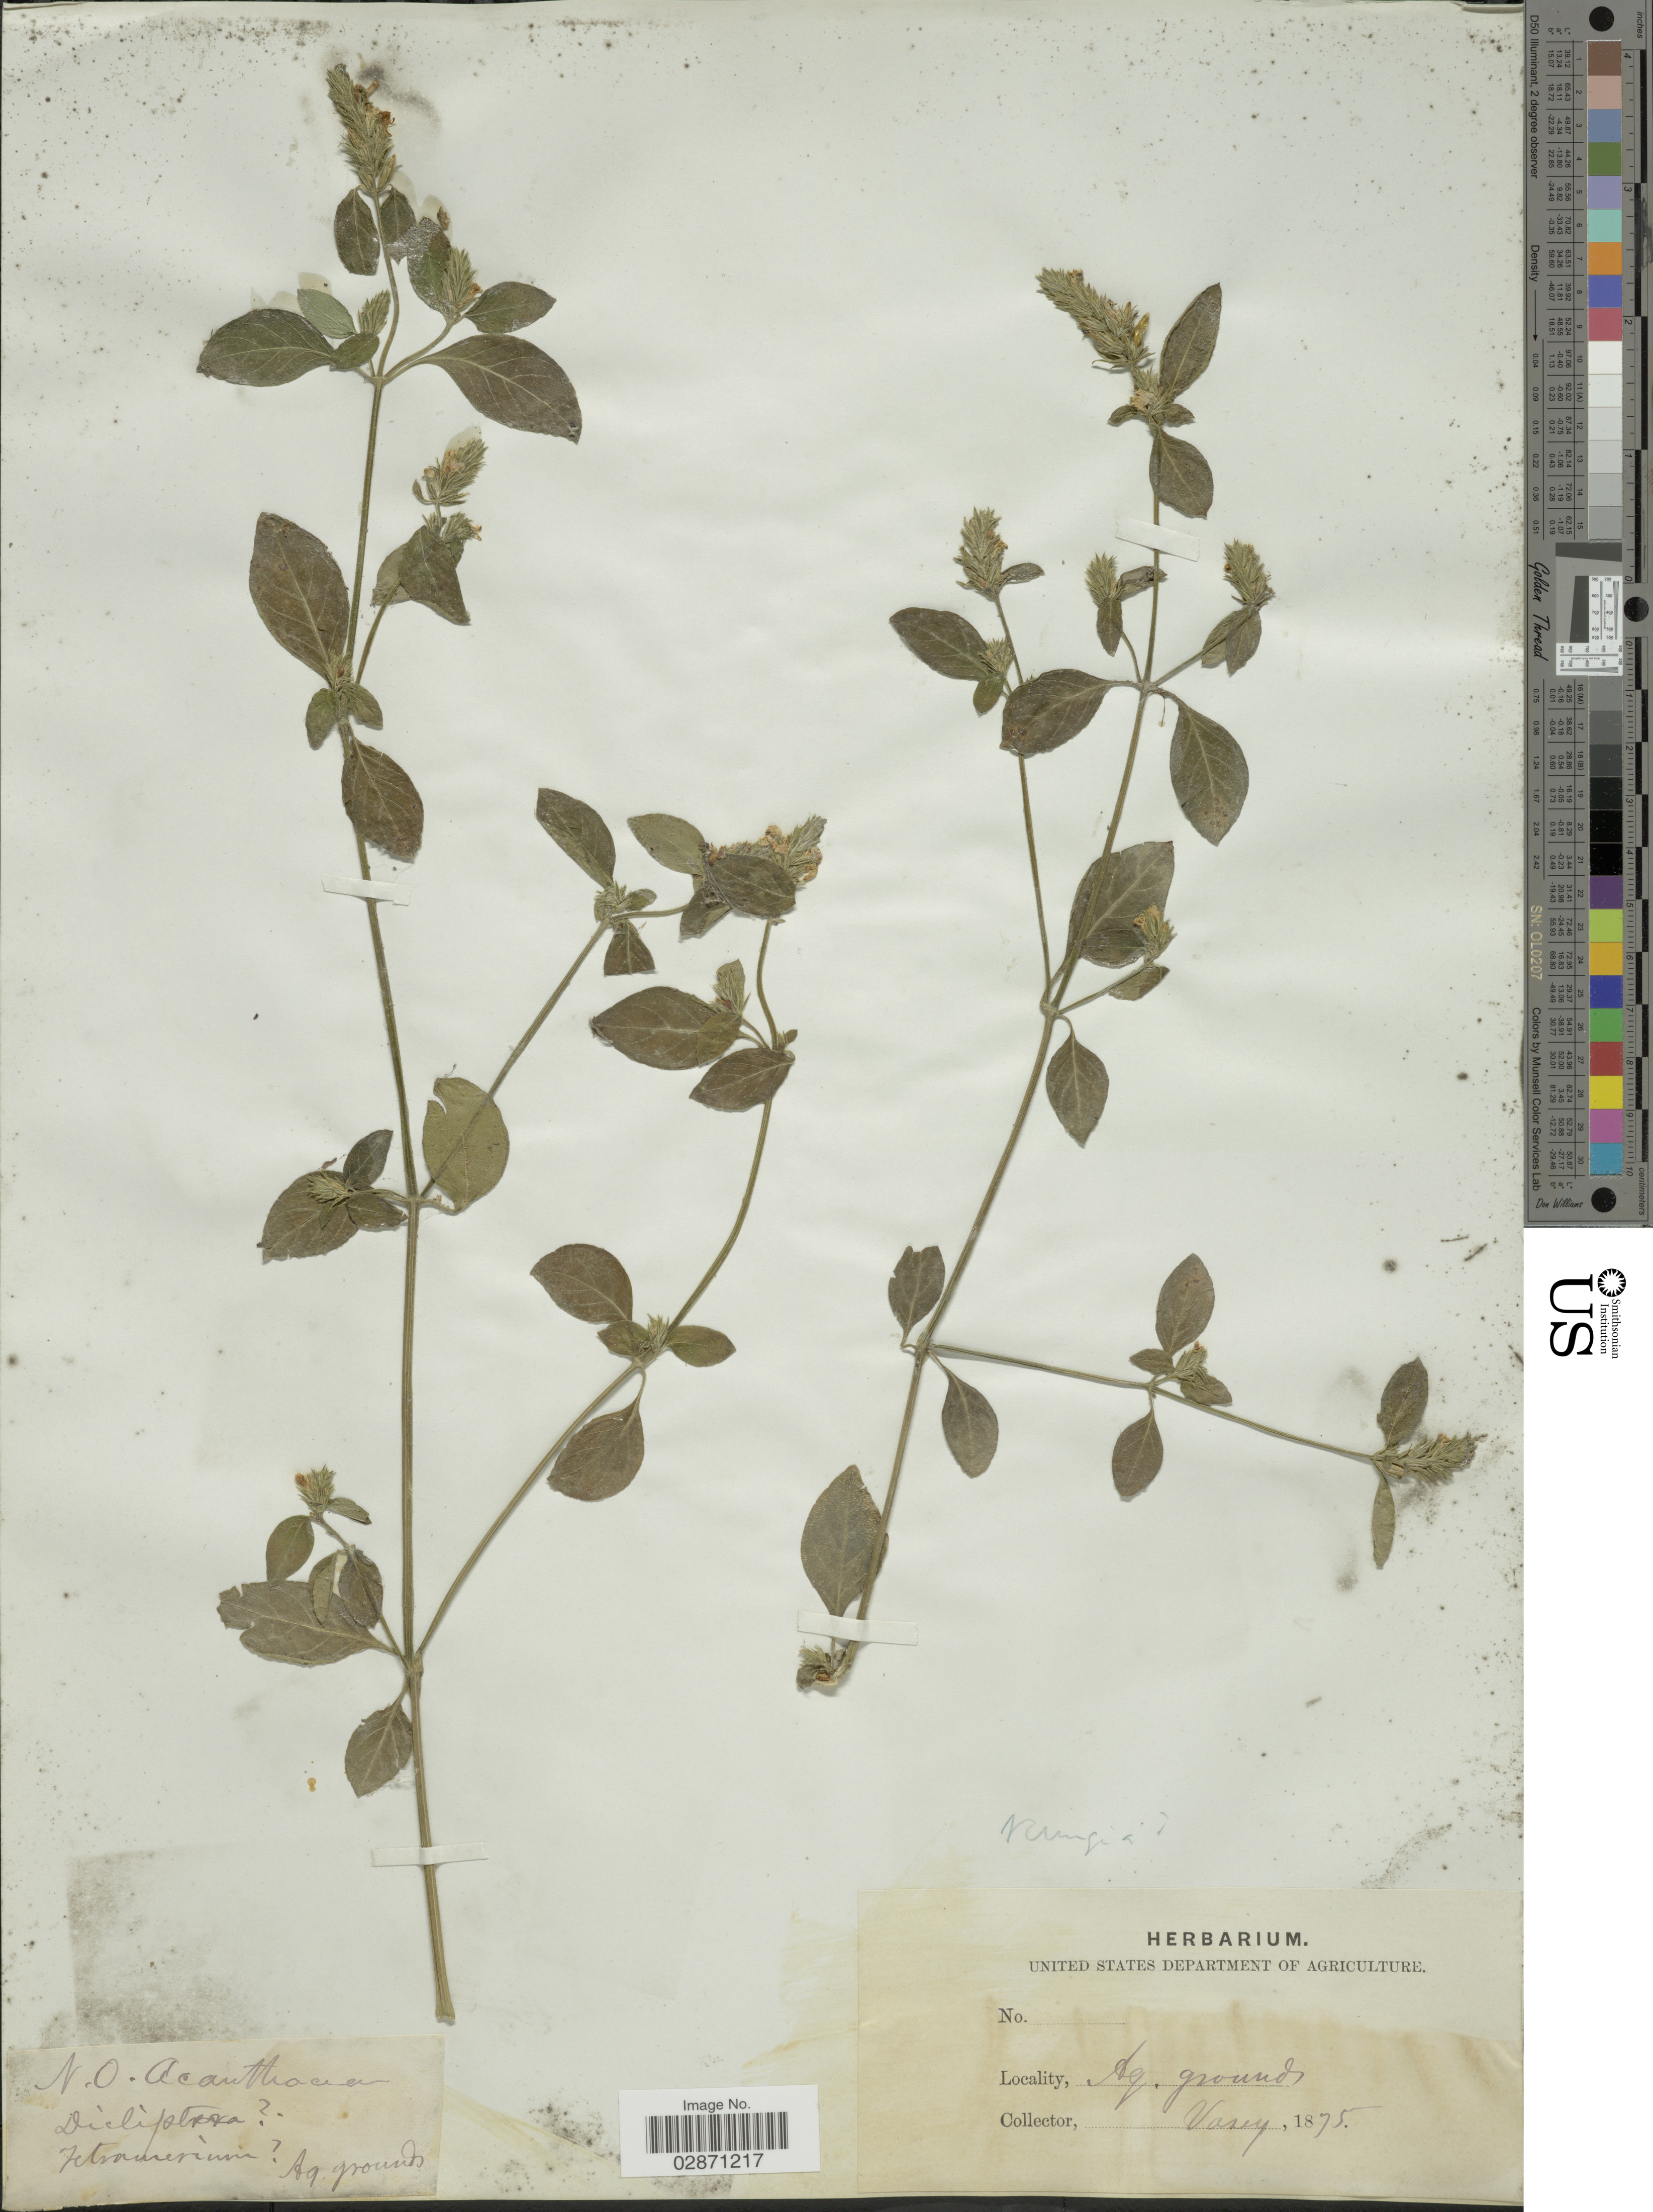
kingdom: Plantae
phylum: Tracheophyta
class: Magnoliopsida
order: Lamiales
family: Acanthaceae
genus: Rungia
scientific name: Rungia sp.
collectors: Vasey, --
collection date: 1875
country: United States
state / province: District of Columbia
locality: Ag. grounds.